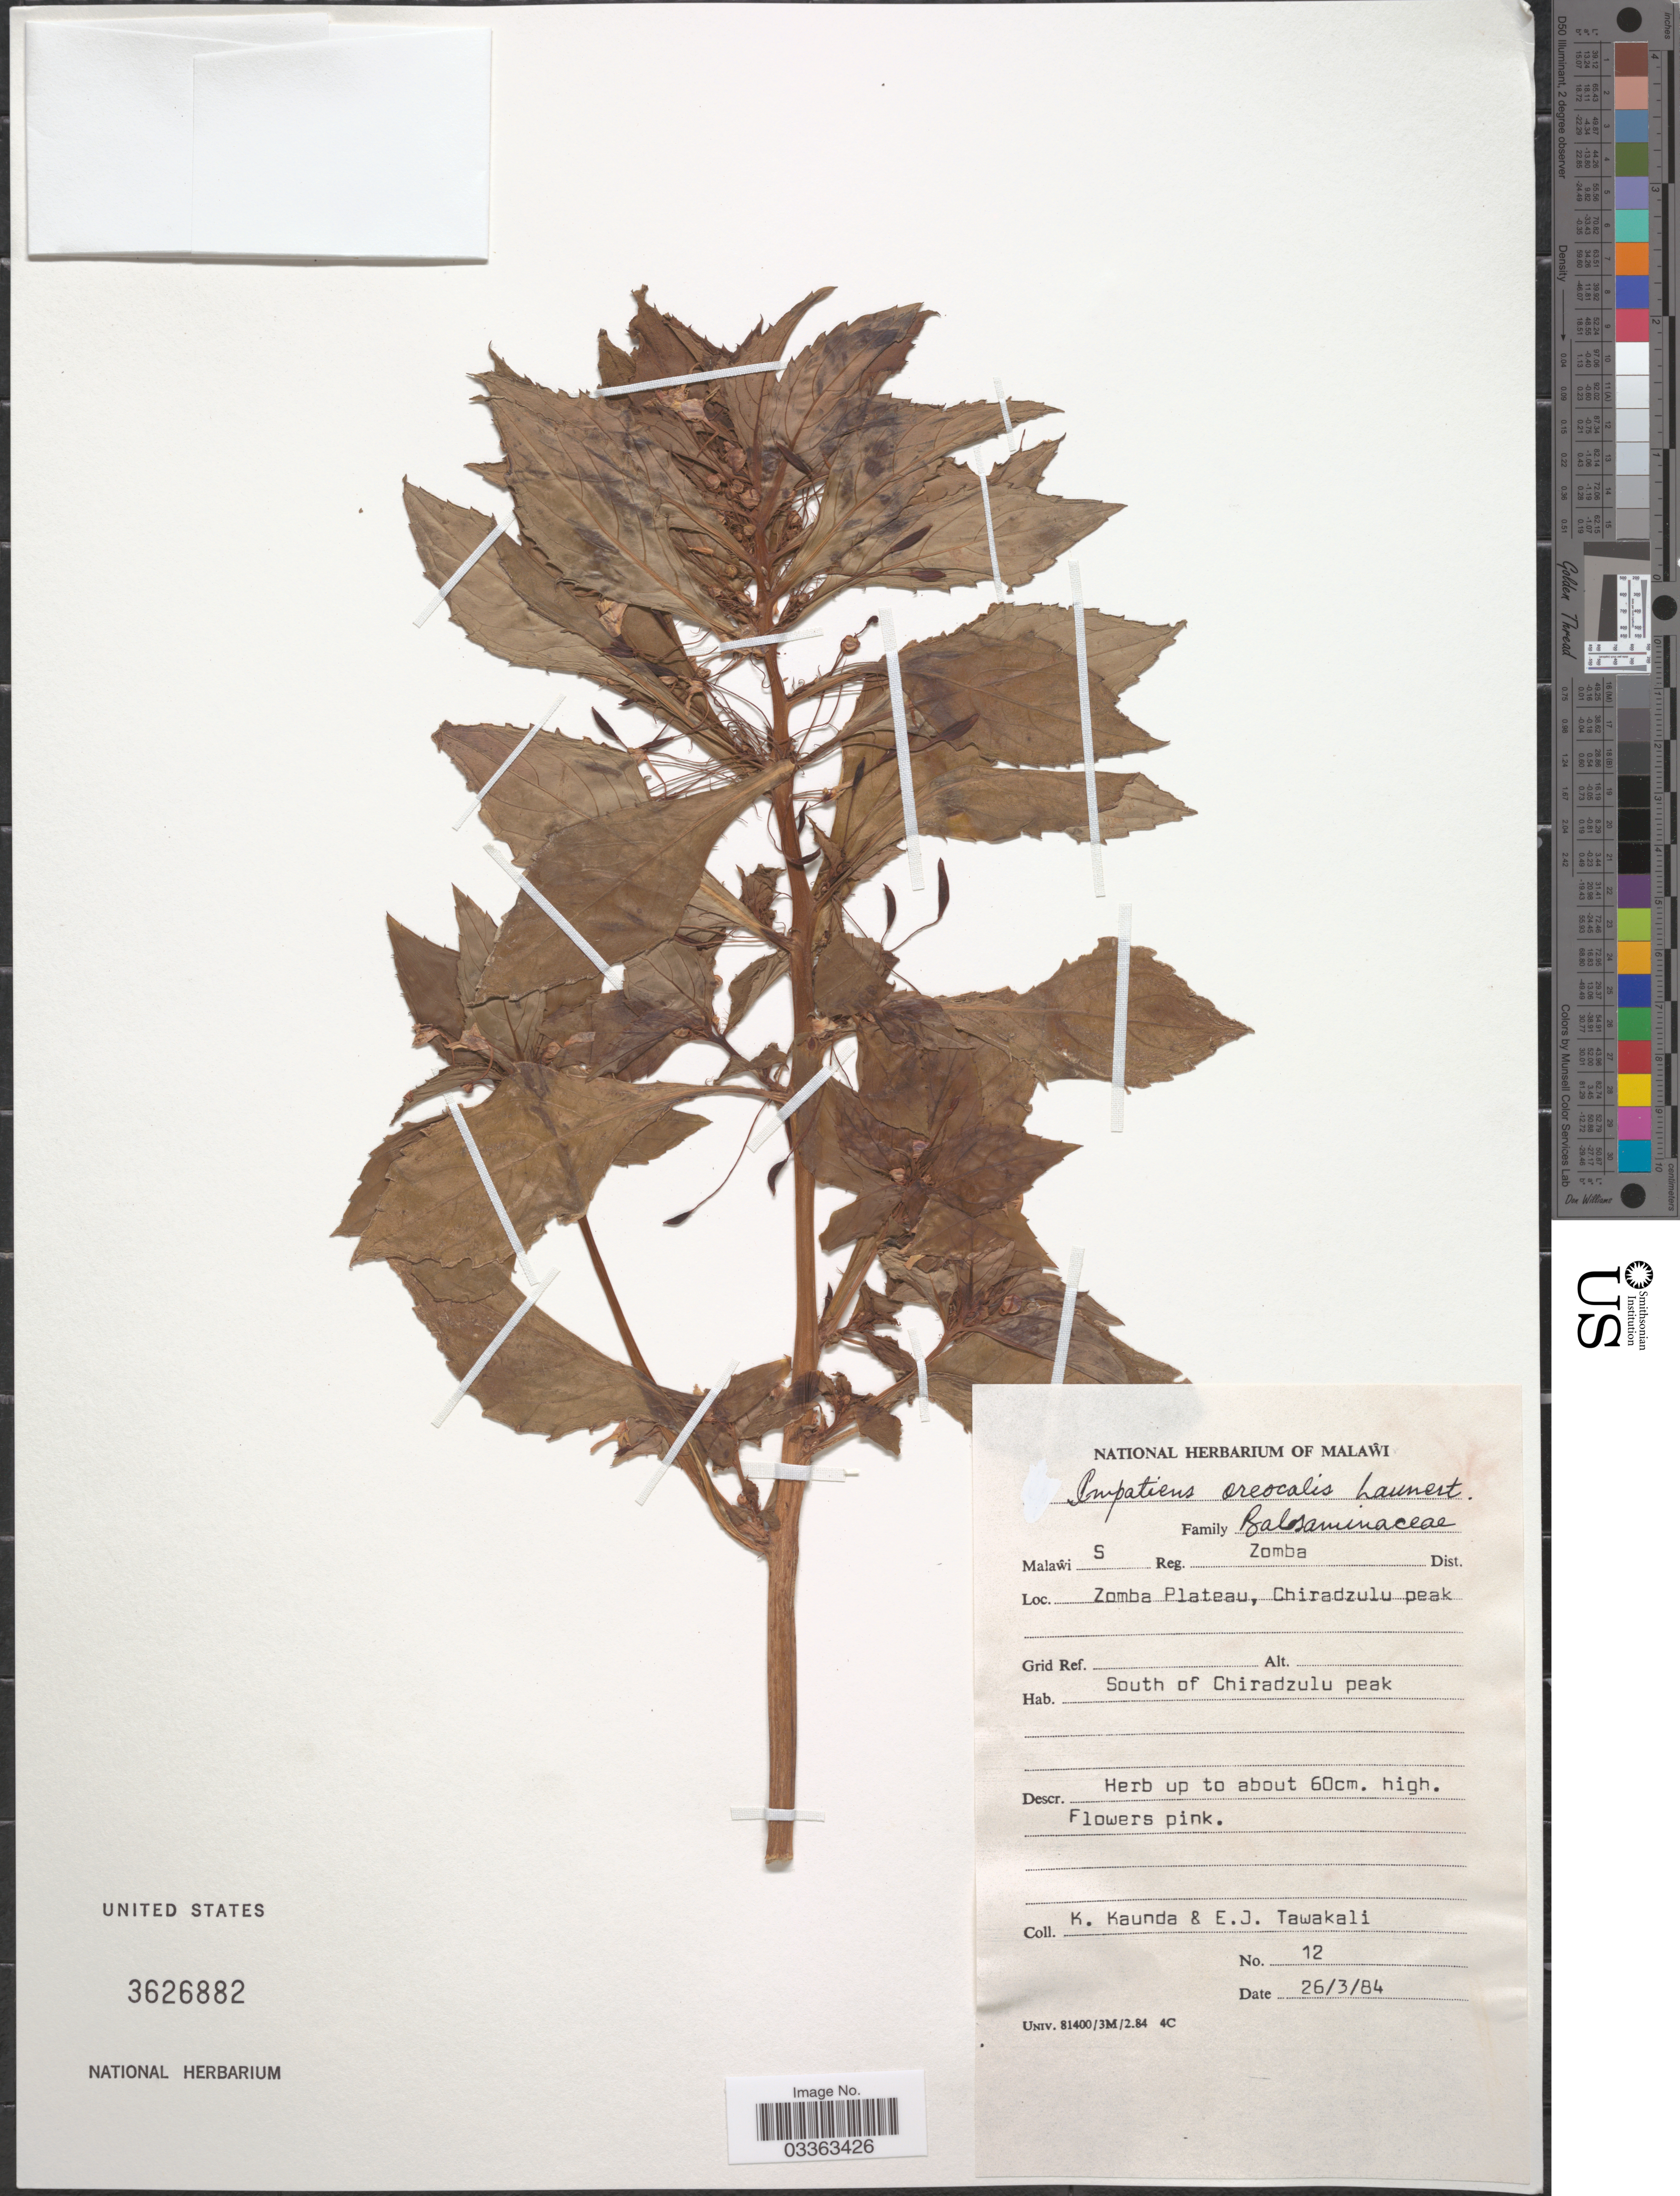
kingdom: Plantae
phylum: Tracheophyta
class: Magnoliopsida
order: Ericales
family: Balsaminaceae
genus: Impatiens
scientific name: Impatiens oreocallis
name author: Launert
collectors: K. Kaunda & E. Tawakali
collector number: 12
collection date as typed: Transcribed d/m/y: 26/3/84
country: Malawi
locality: S Reg. Zomba Dist., Zomba Plateau east of Chiradzulu peak, South of Chiradzulu peak.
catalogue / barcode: US 3626882